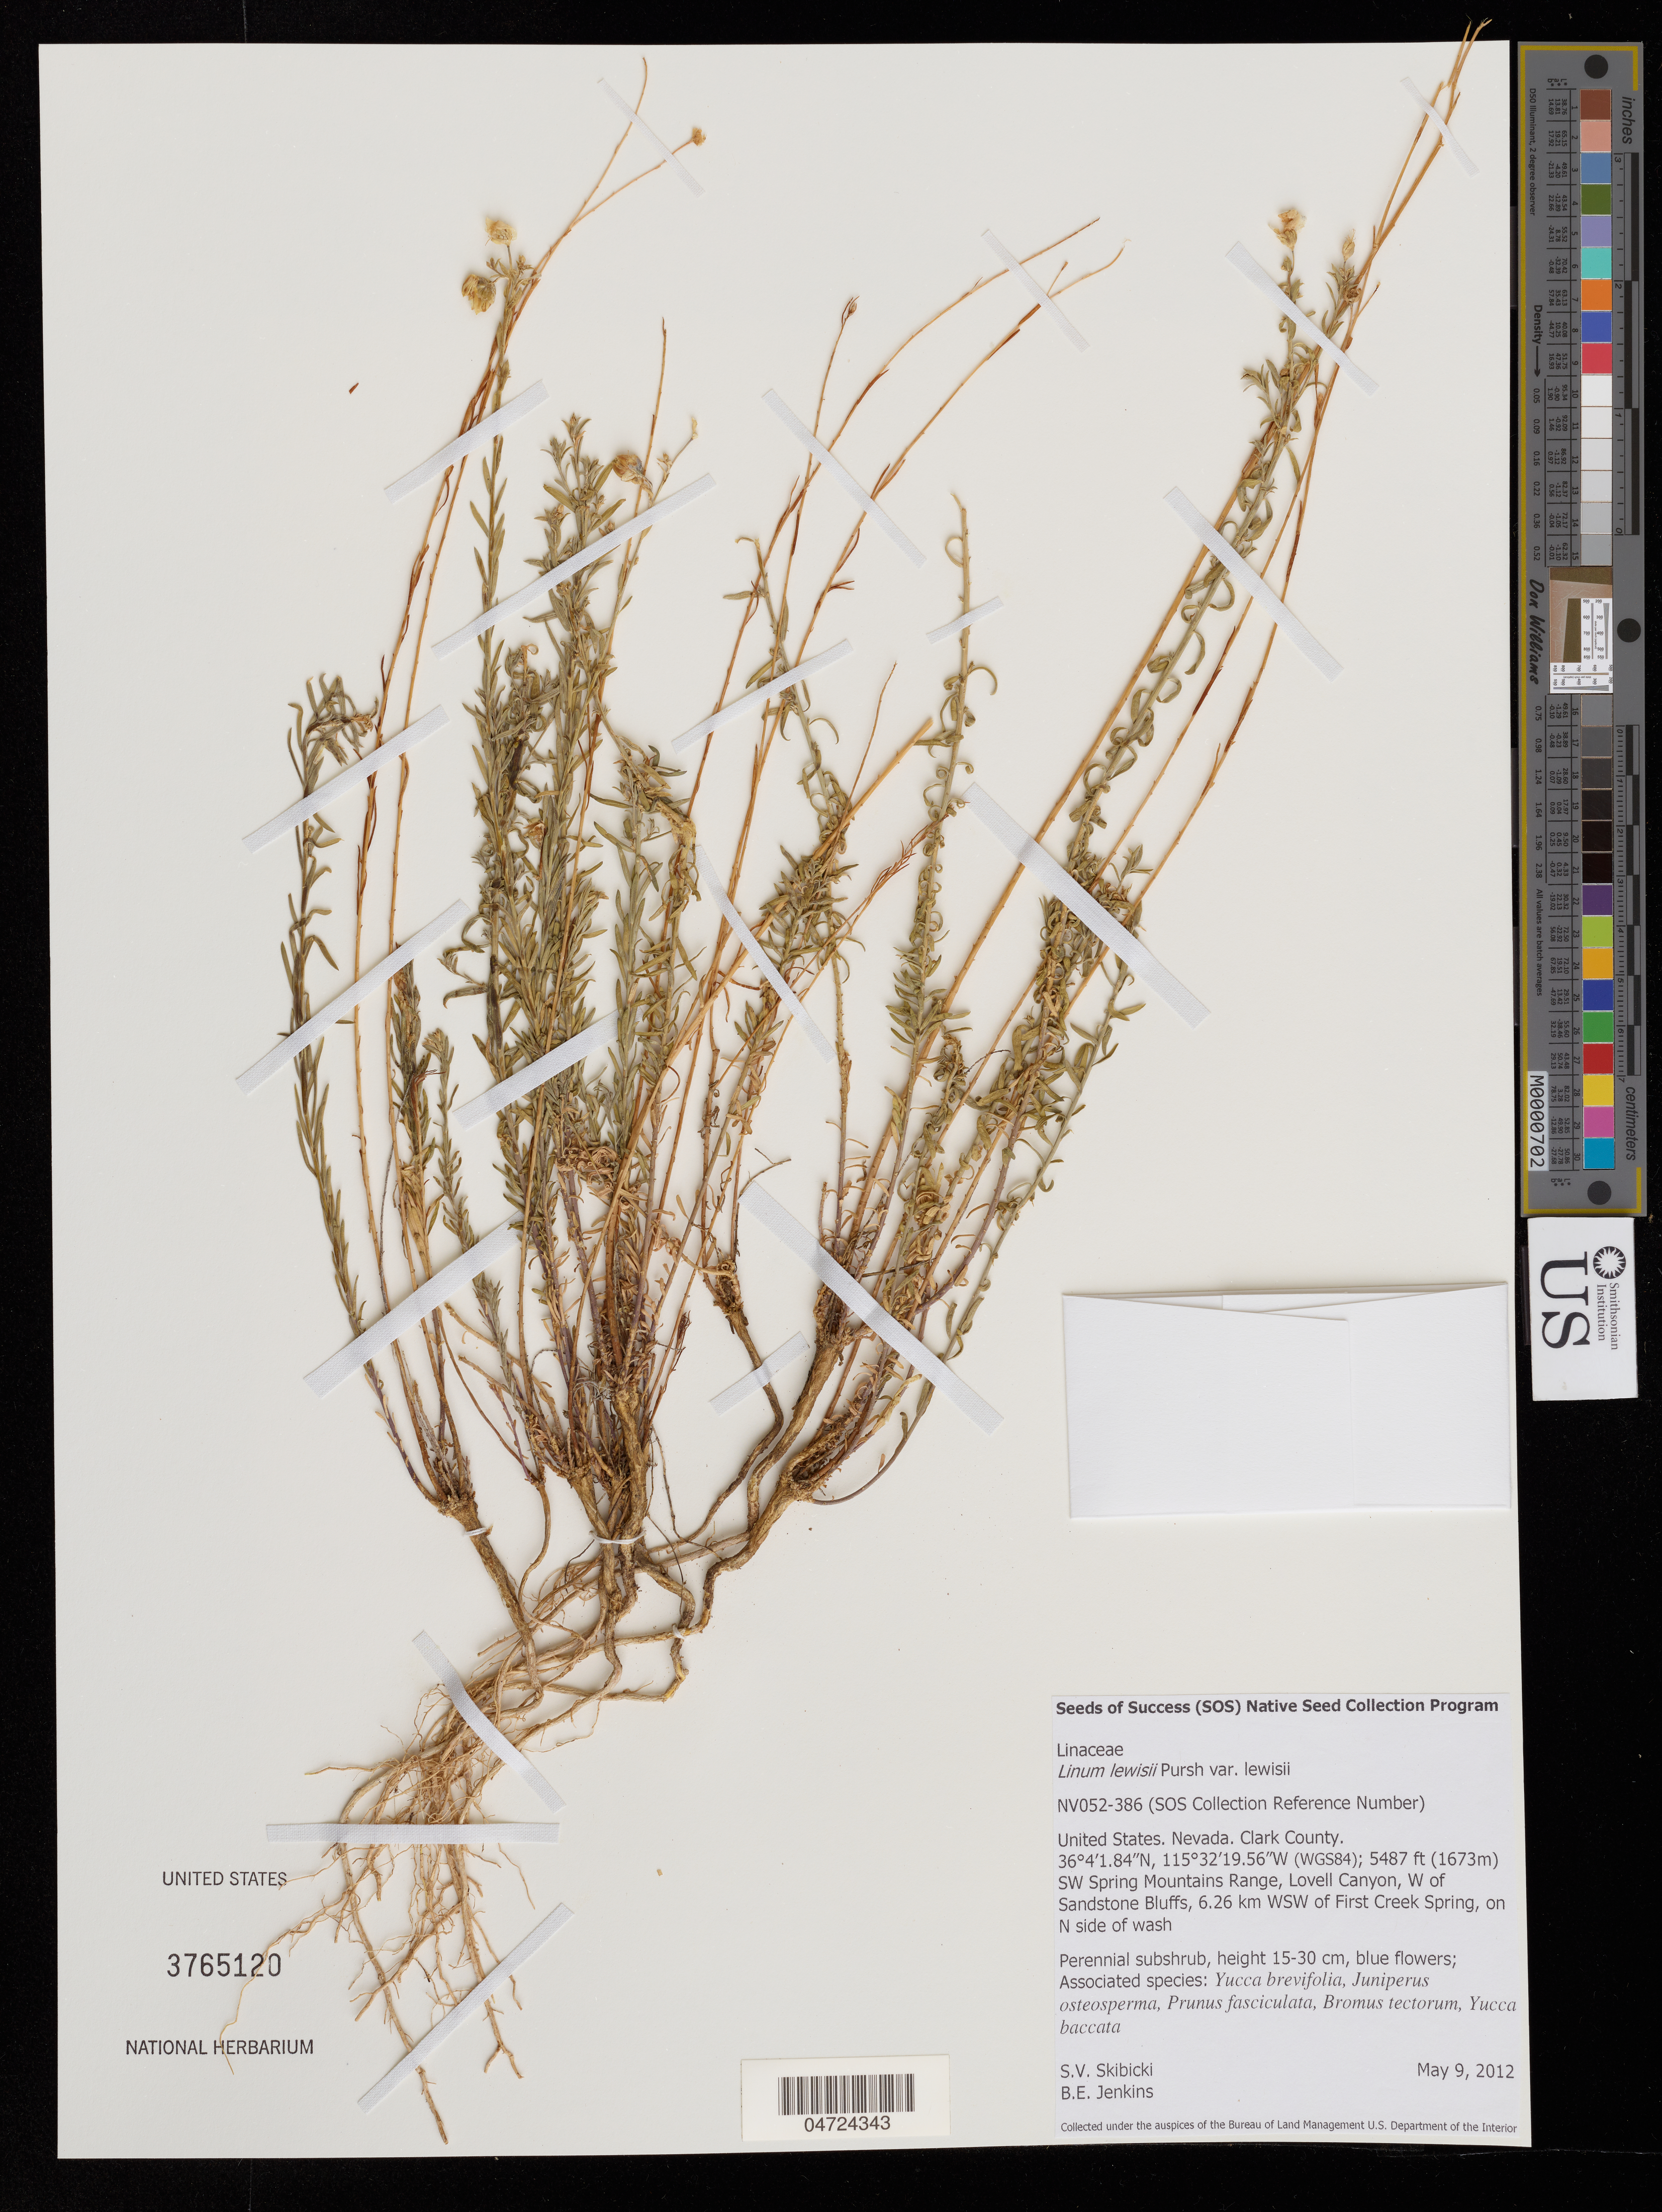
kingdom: Plantae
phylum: Tracheophyta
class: Magnoliopsida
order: Malpighiales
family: Linaceae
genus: Linum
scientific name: Linum lewisii var. lewisii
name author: Pursh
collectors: S. Skibicki & B. Jenkins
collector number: NV052-386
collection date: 2012-05-09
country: United States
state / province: Nevada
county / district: Clark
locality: Clark County. SW Spring Mountains Range, Lovell Canyon, W of Sandstone Bluffs, 6.26 km WSW of First Creek Spring, on N side of wash.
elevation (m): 1672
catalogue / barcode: US 3765120